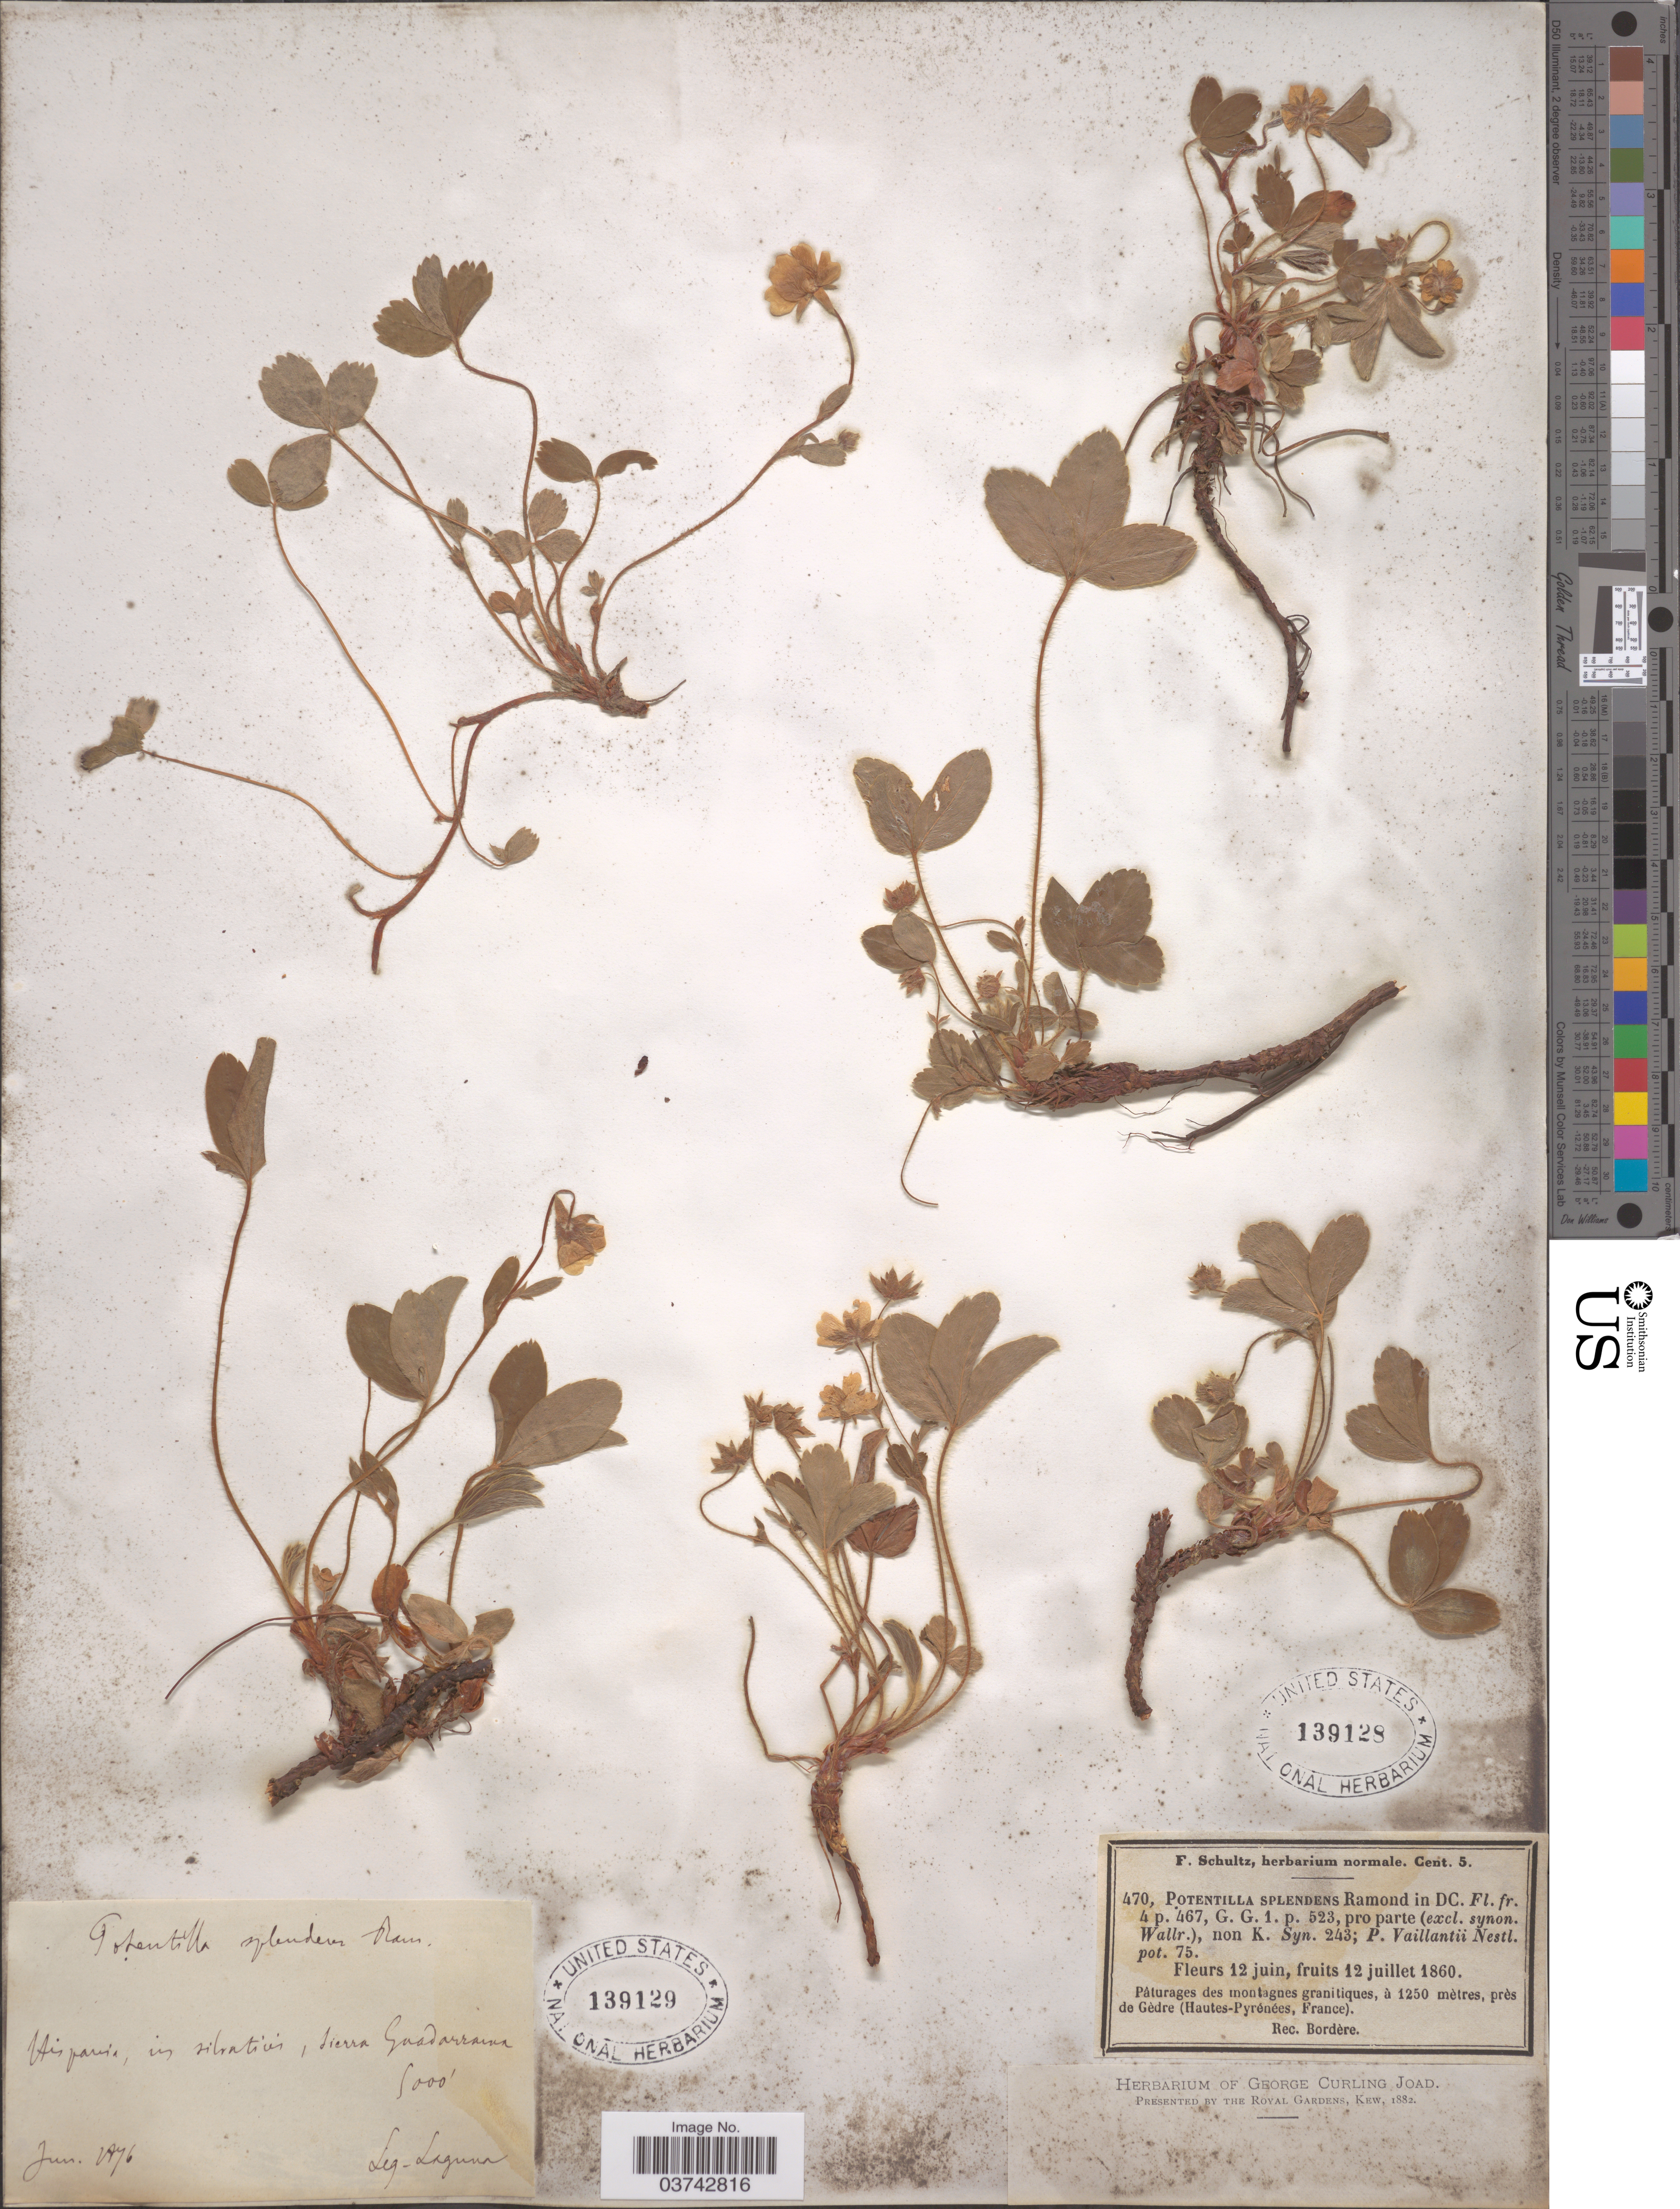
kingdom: Plantae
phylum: Tracheophyta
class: Magnoliopsida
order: Rosales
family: Rosaceae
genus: Potentilla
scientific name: Potentilla splendens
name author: Wall. ex D. Don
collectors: -. Laguna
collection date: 1876-06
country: Spain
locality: Hispania, in silvaticis, Sierra Guadaraiva.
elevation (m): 1524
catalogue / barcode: US 139129-2